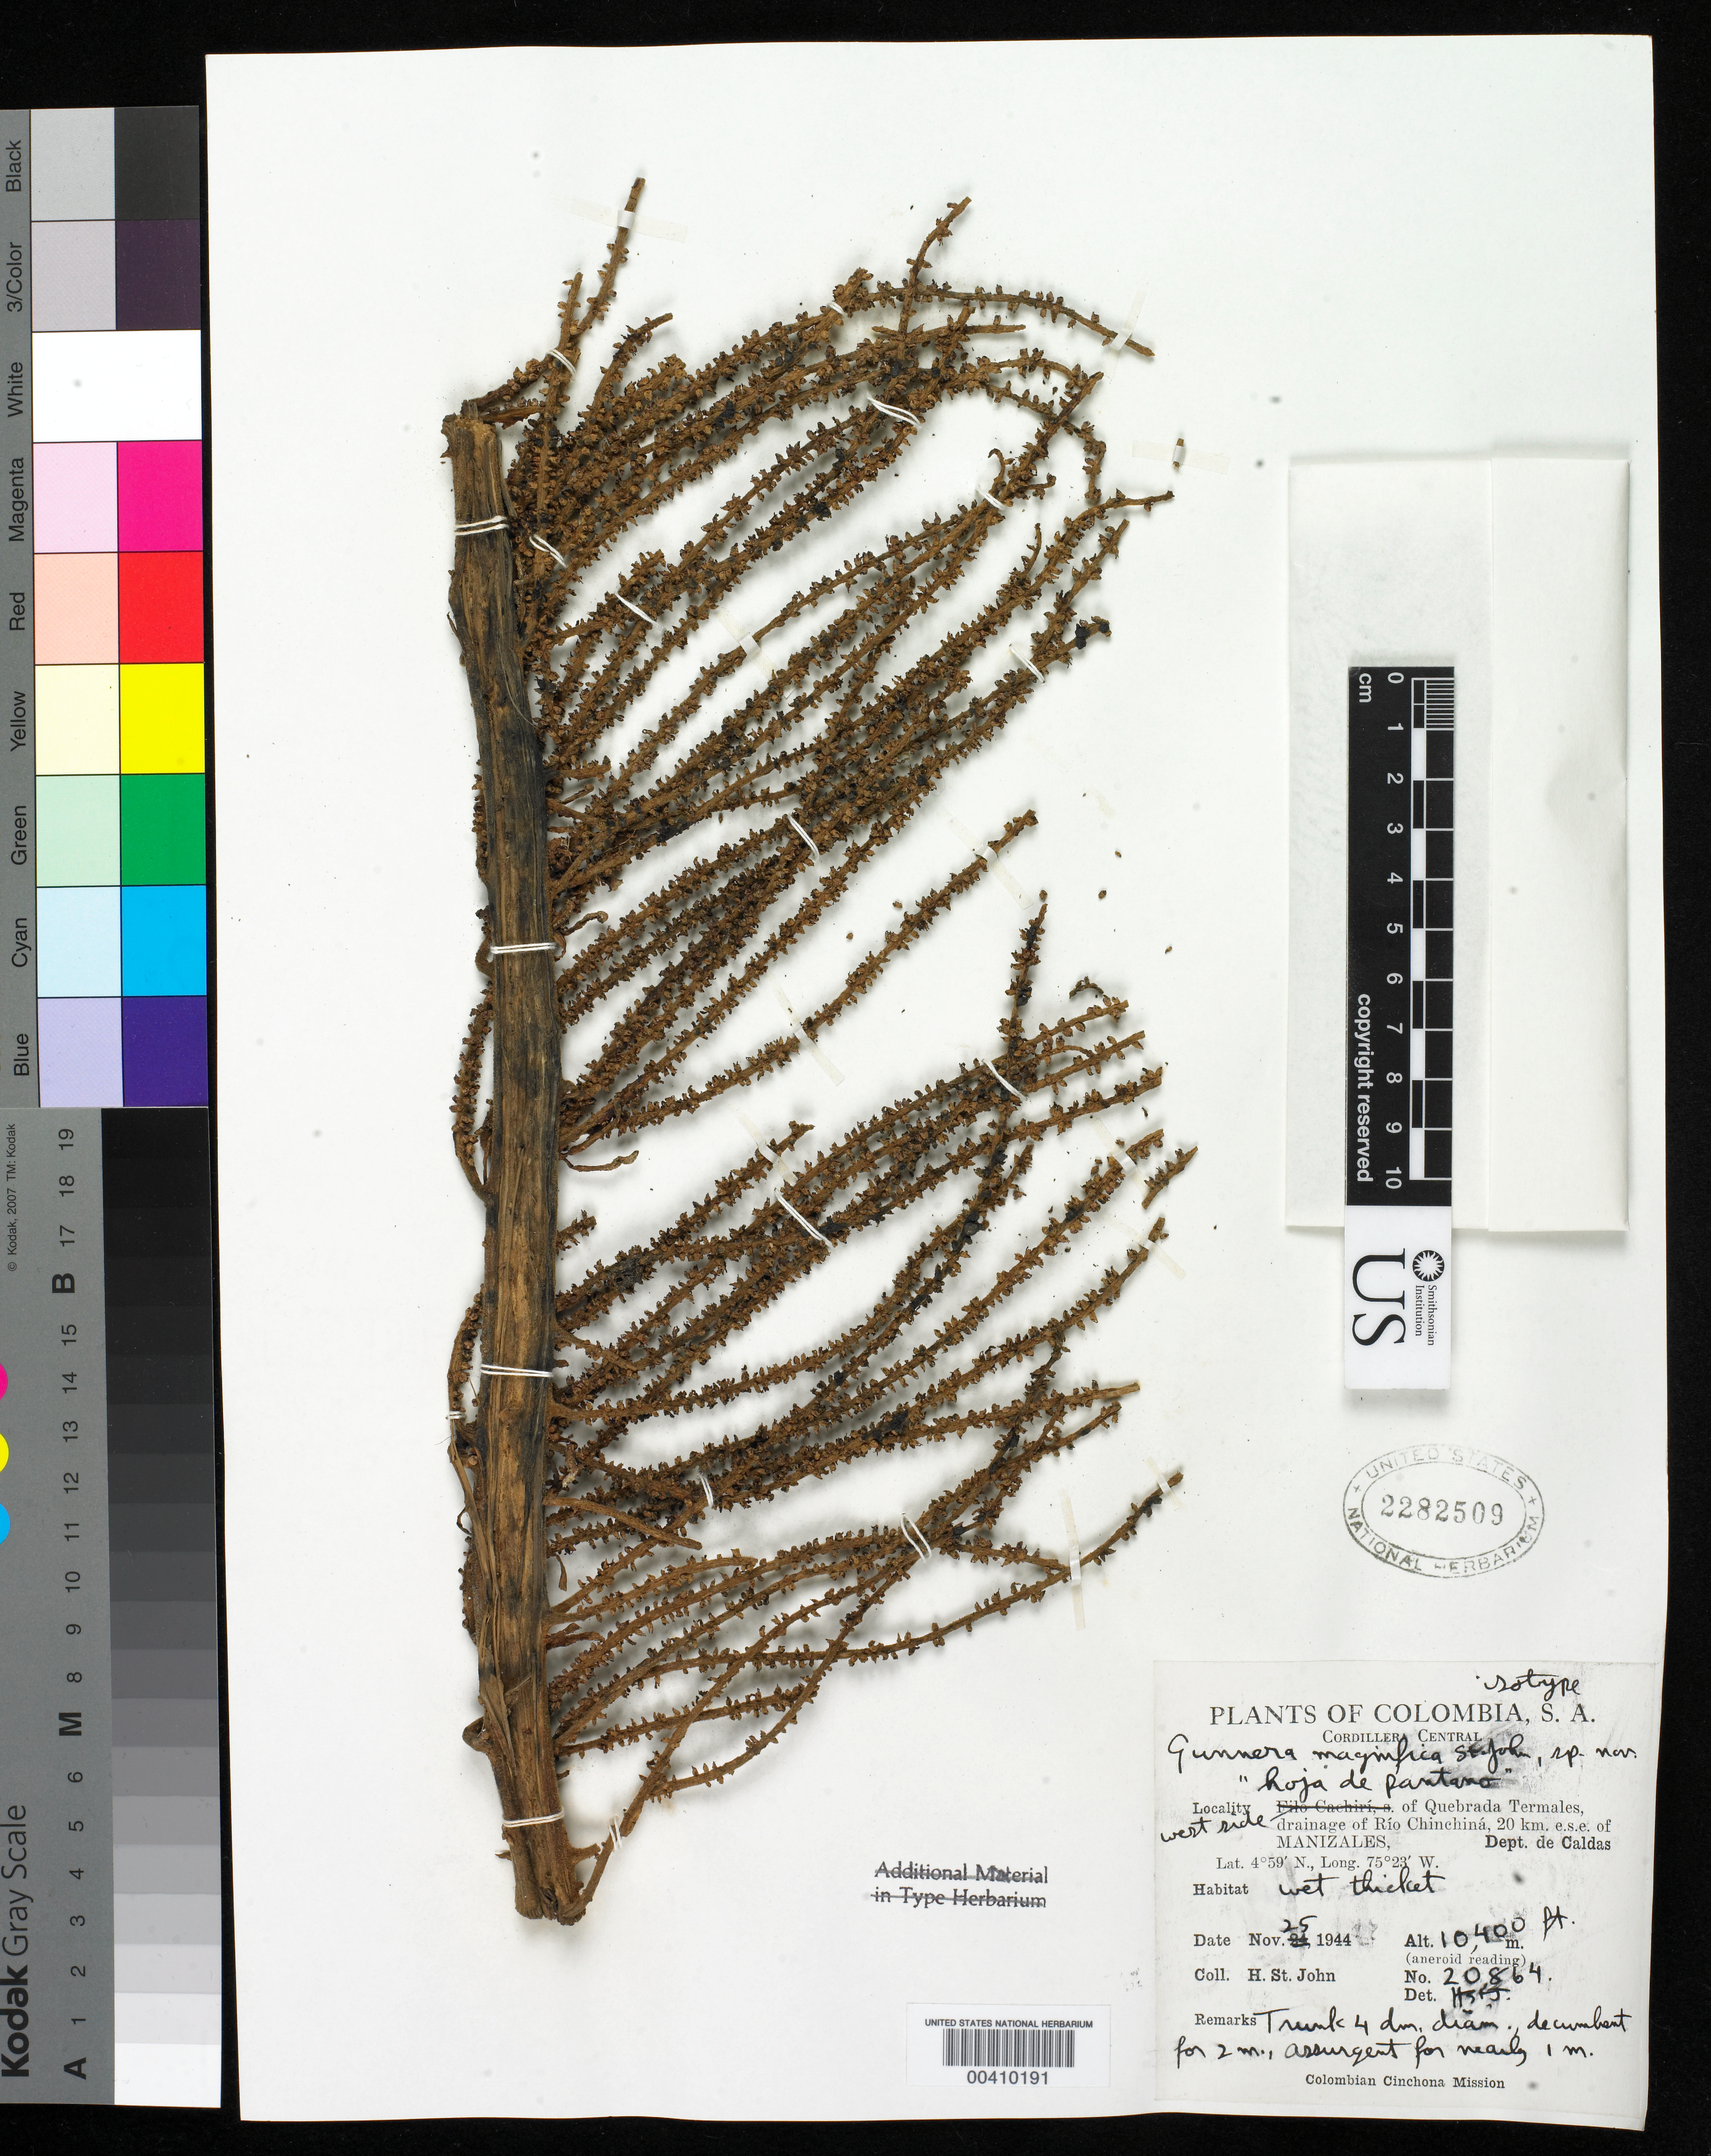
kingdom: Plantae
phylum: Tracheophyta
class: Magnoliopsida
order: Gunnerales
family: Gunneraceae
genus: Gunnera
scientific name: Gunnera magnifica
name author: H. St. John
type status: Isotype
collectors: H. St. John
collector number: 20864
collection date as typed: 25 Nov 1944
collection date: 1944-11-25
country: Colombia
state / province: Caldas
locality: West side of Quebrada Termales, drainage of Rio Chinchina, 20 km e.s.e. of Manizales.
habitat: Wet thicket.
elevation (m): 3170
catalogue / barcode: US 2282509